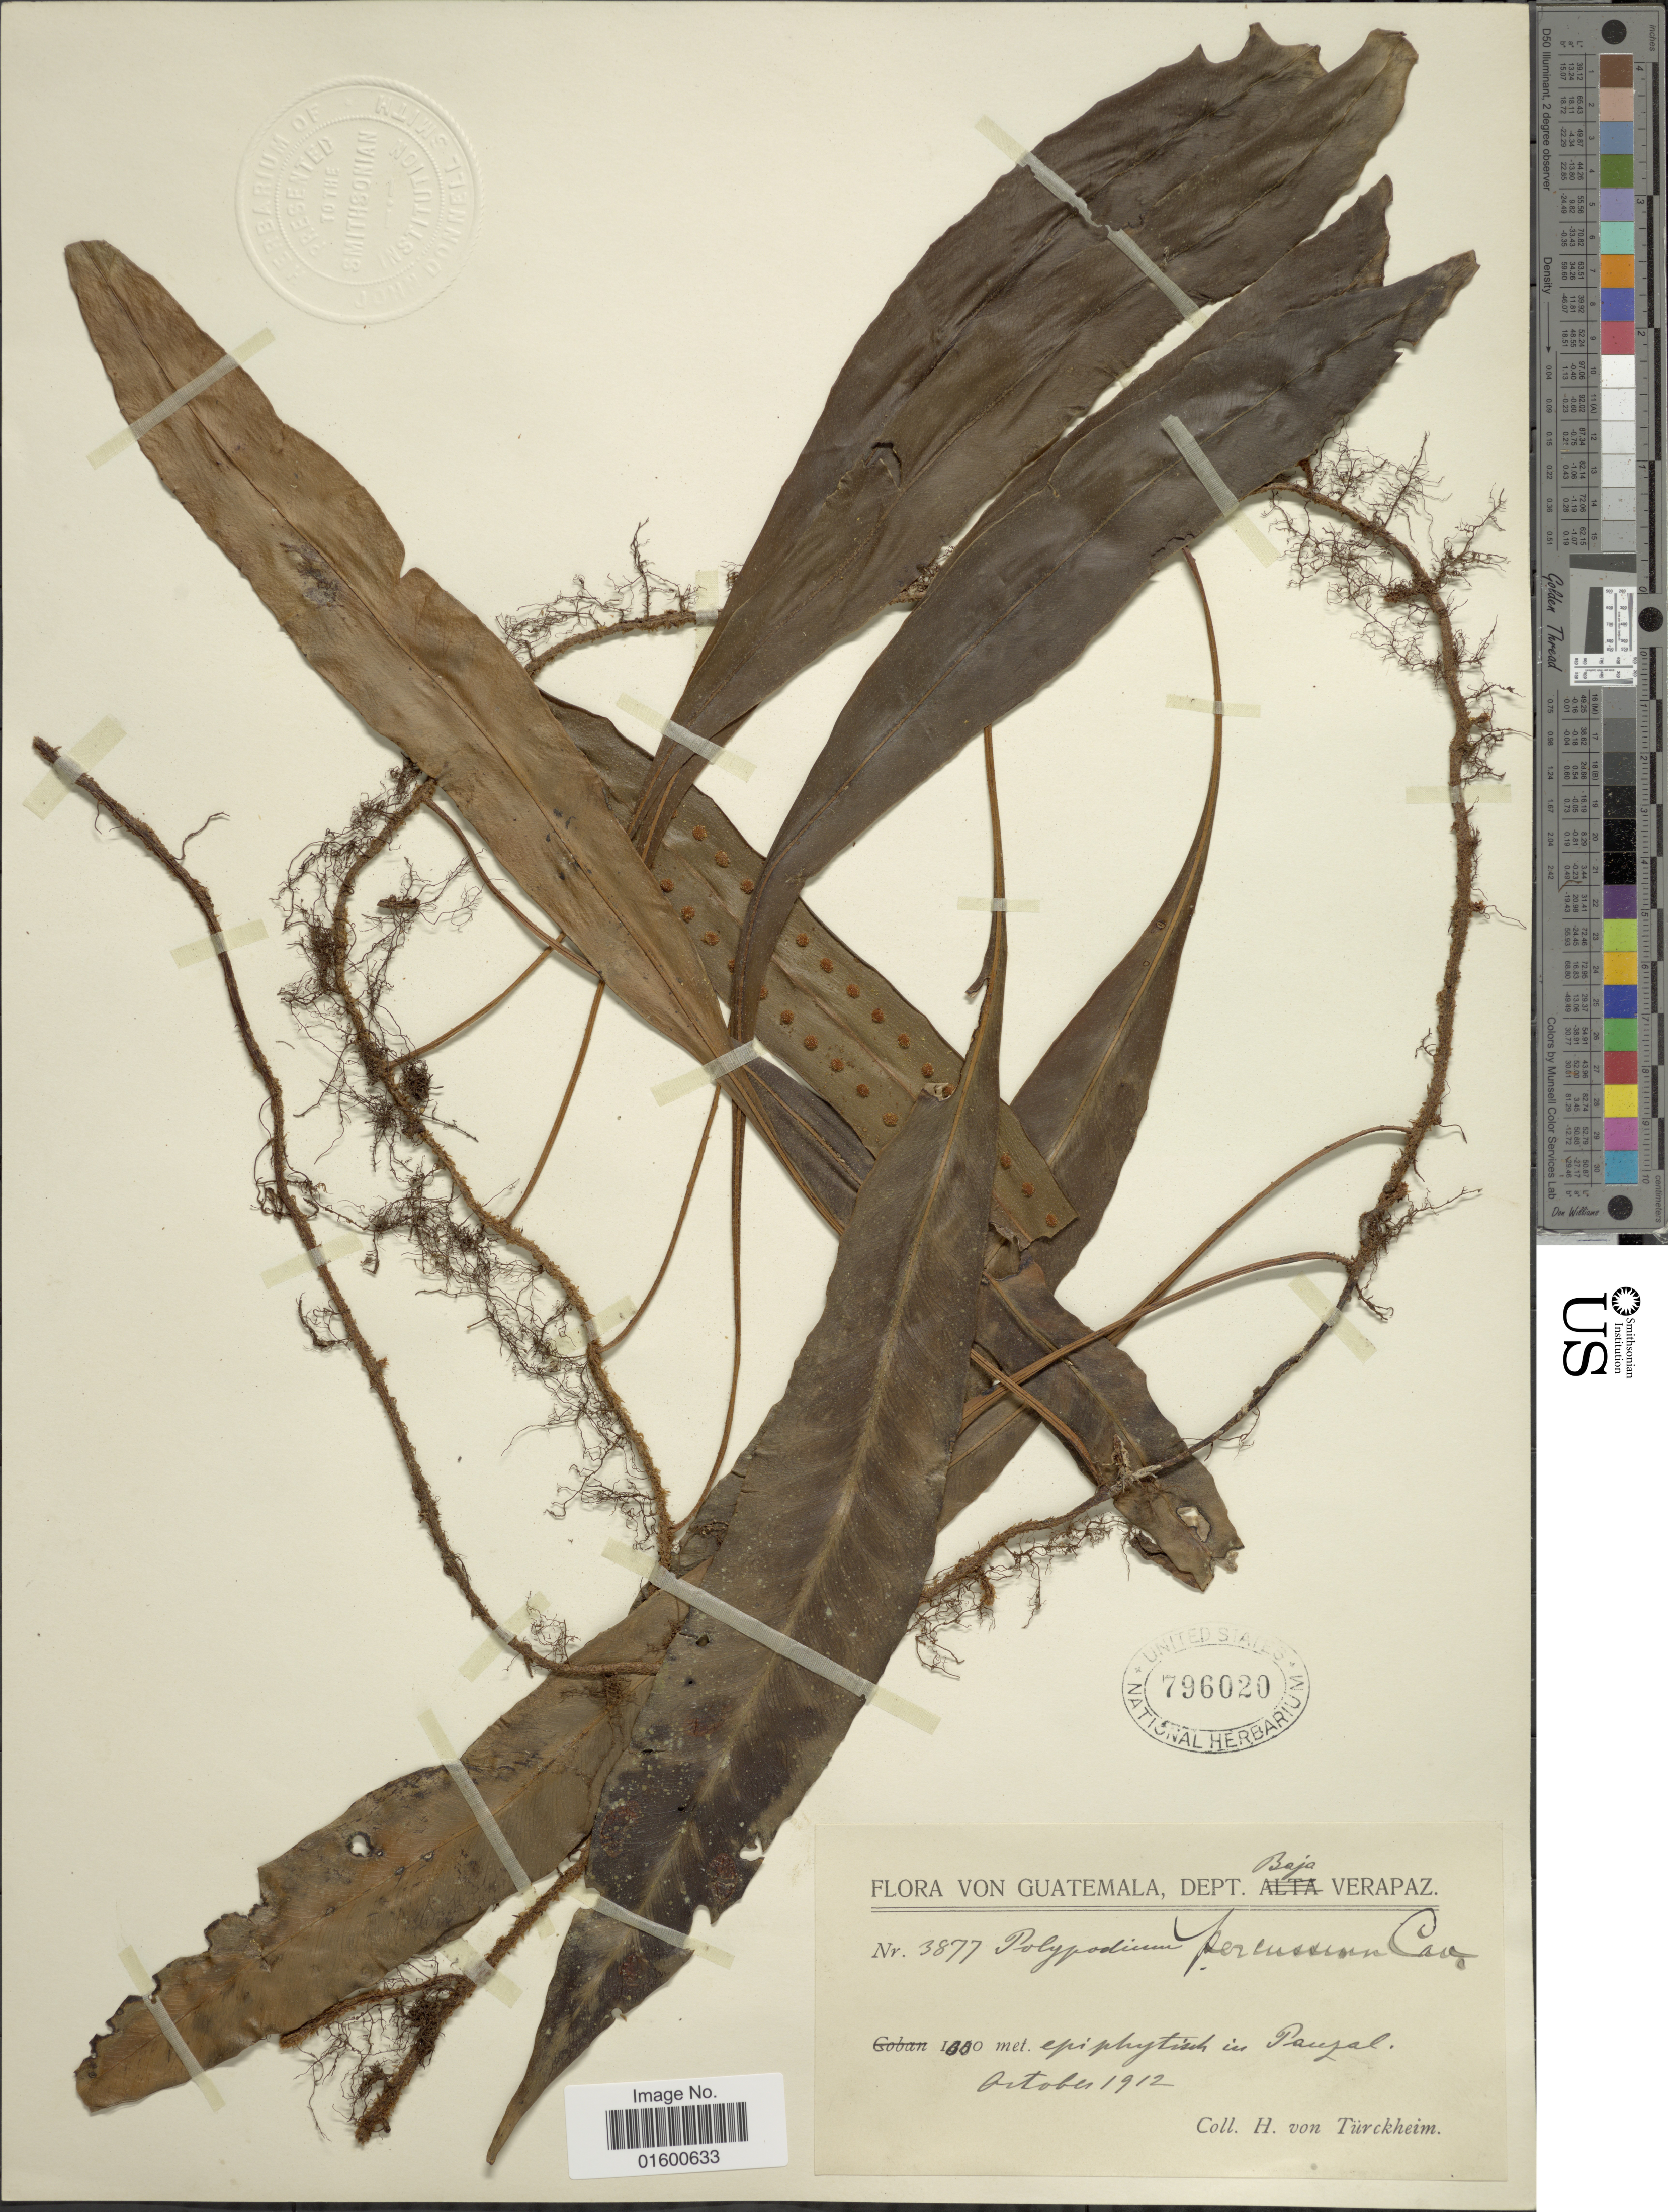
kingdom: Plantae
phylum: Tracheophyta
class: Polypodiopsida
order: Polypodiales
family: Polypodiaceae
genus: Microgramma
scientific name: Microgramma percussa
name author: (Cav.) de la Sota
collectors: H. von Türckheim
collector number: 3877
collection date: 1912-10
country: Guatemala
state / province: Baja Verapaz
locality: In Panzal [In Pansal]. Dept. Baja Verapaz,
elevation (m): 1000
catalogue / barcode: US 796020